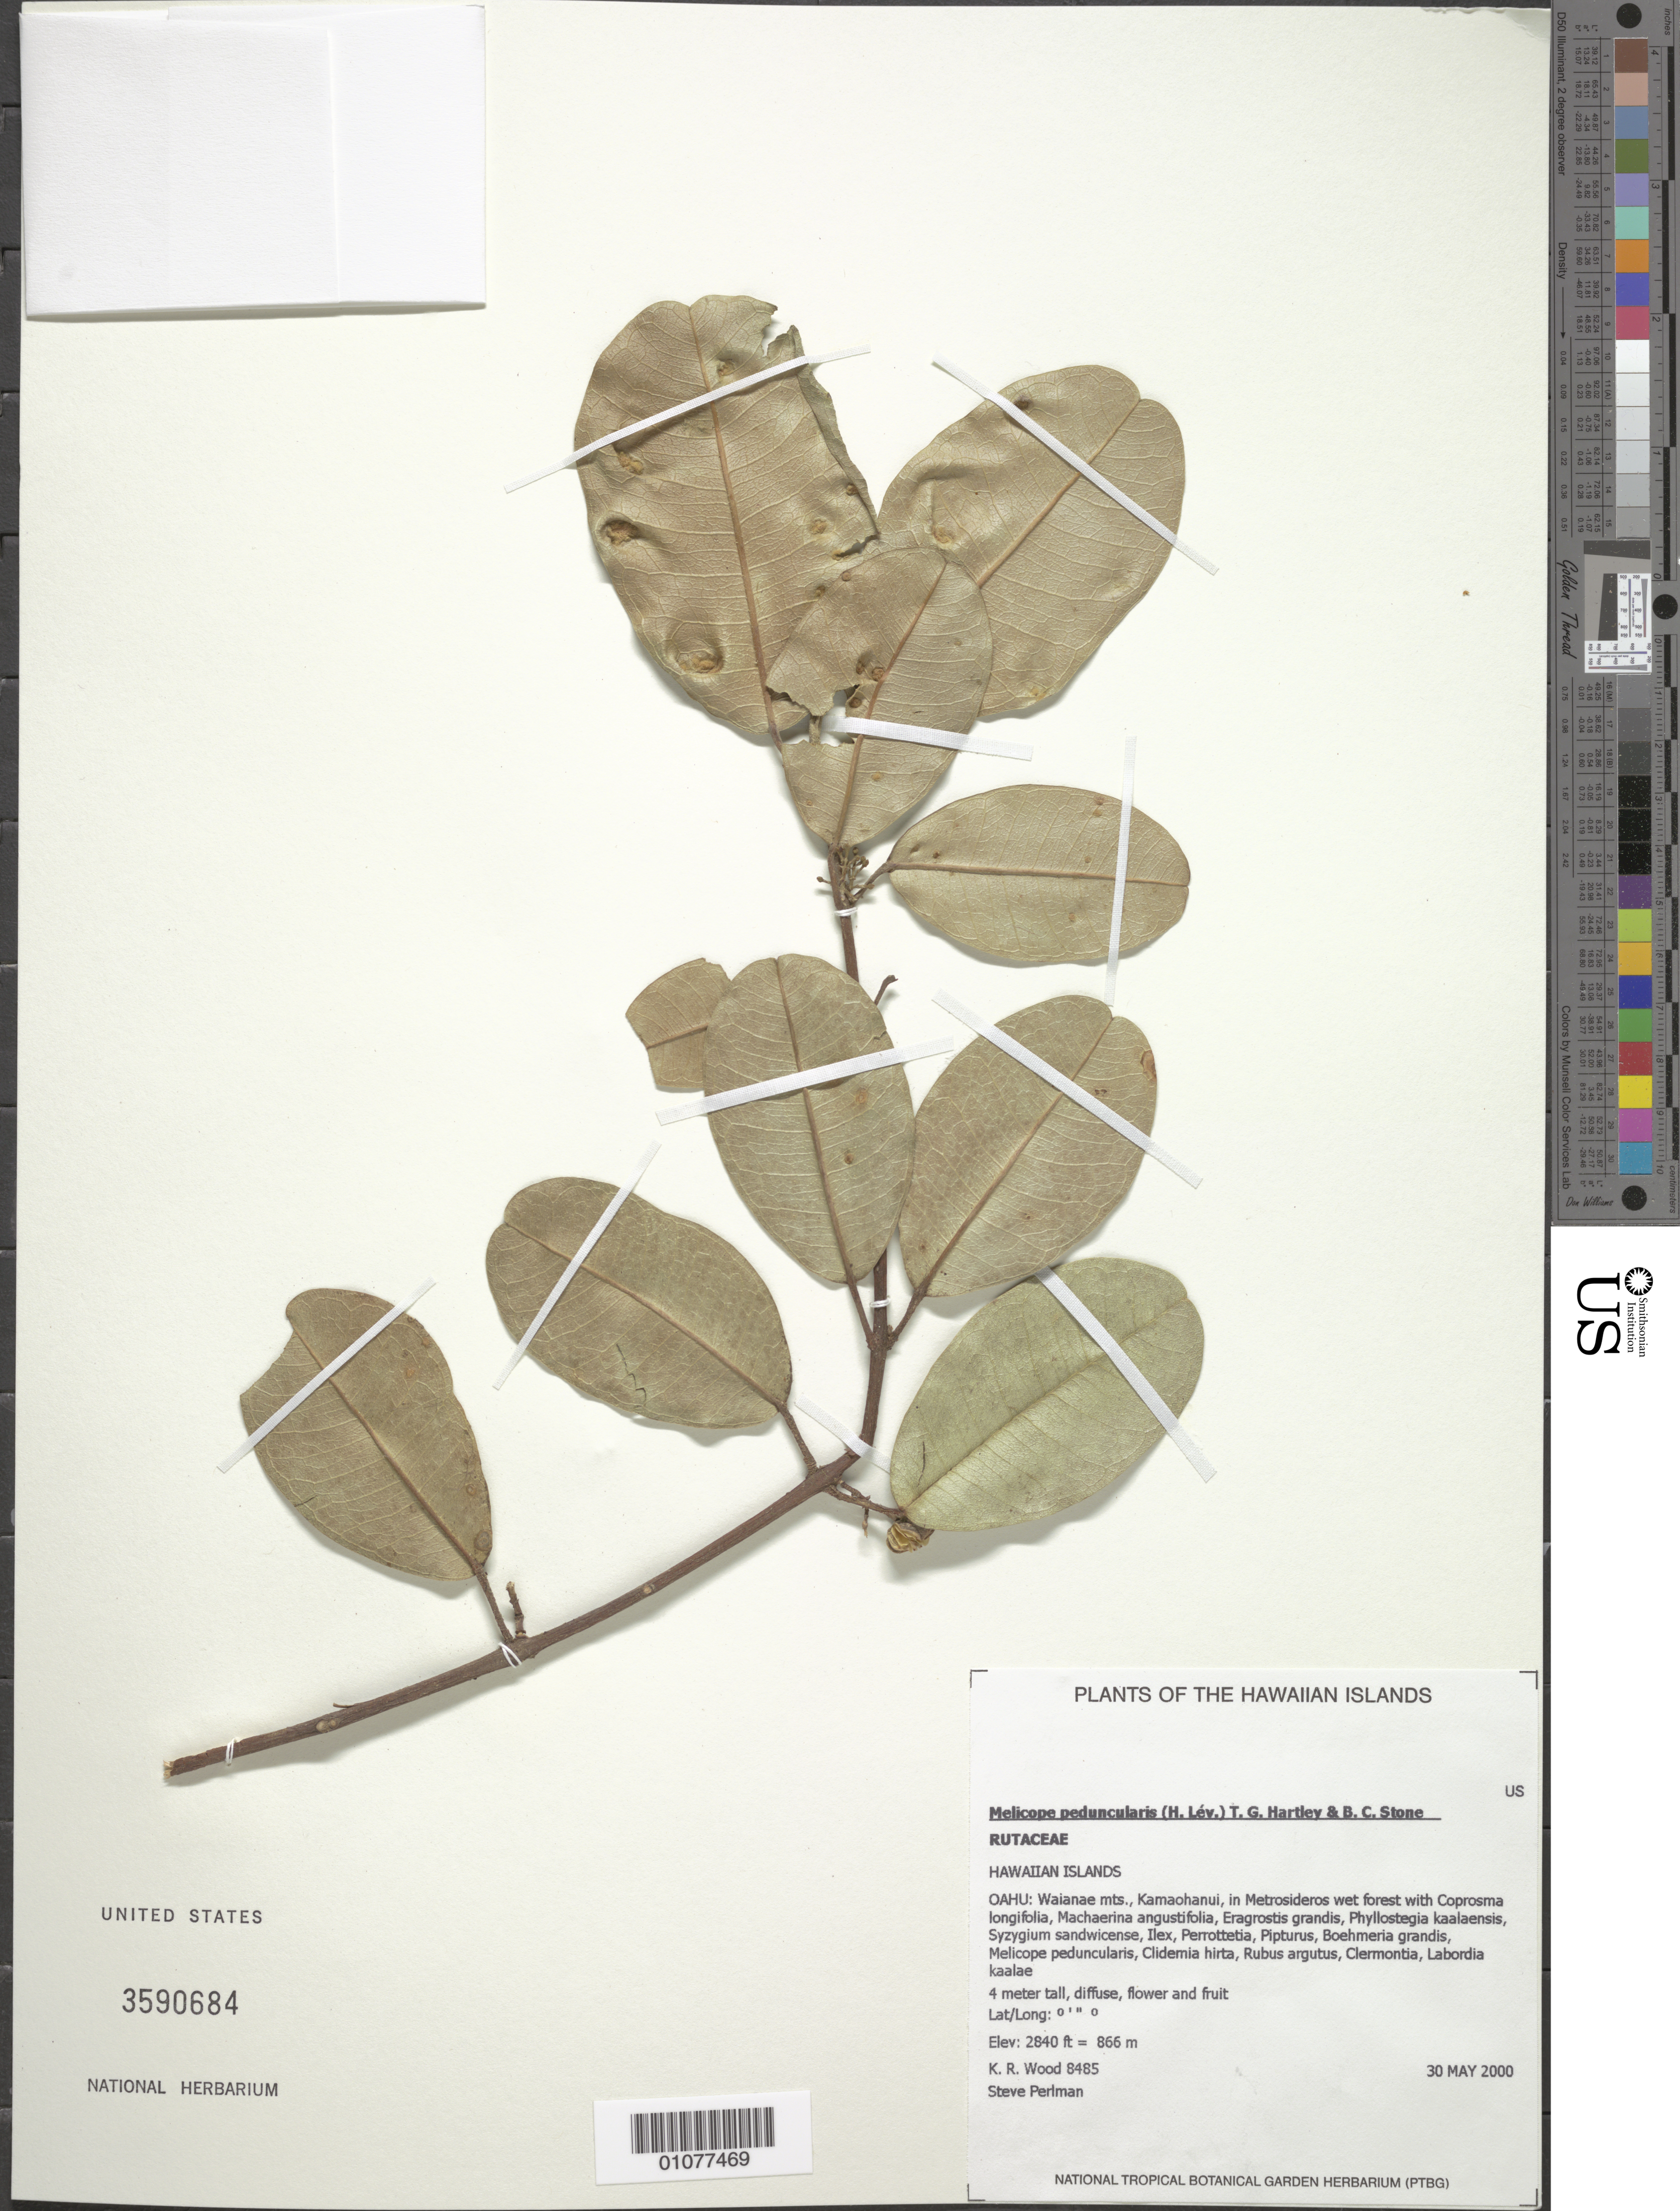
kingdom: Plantae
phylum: Tracheophyta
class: Magnoliopsida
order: Sapindales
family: Rutaceae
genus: Melicope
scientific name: Melicope peduncularis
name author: (H. Lév.) T.G. Hartley & B.C. Stone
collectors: K. R. Wood & S. P. Perlman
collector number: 8485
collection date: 2000-05-30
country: United States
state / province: Hawaii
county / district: Honolulu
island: Oahu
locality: Waianae Mts., Kamaohanui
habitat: wet forest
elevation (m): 866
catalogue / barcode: US 3590684